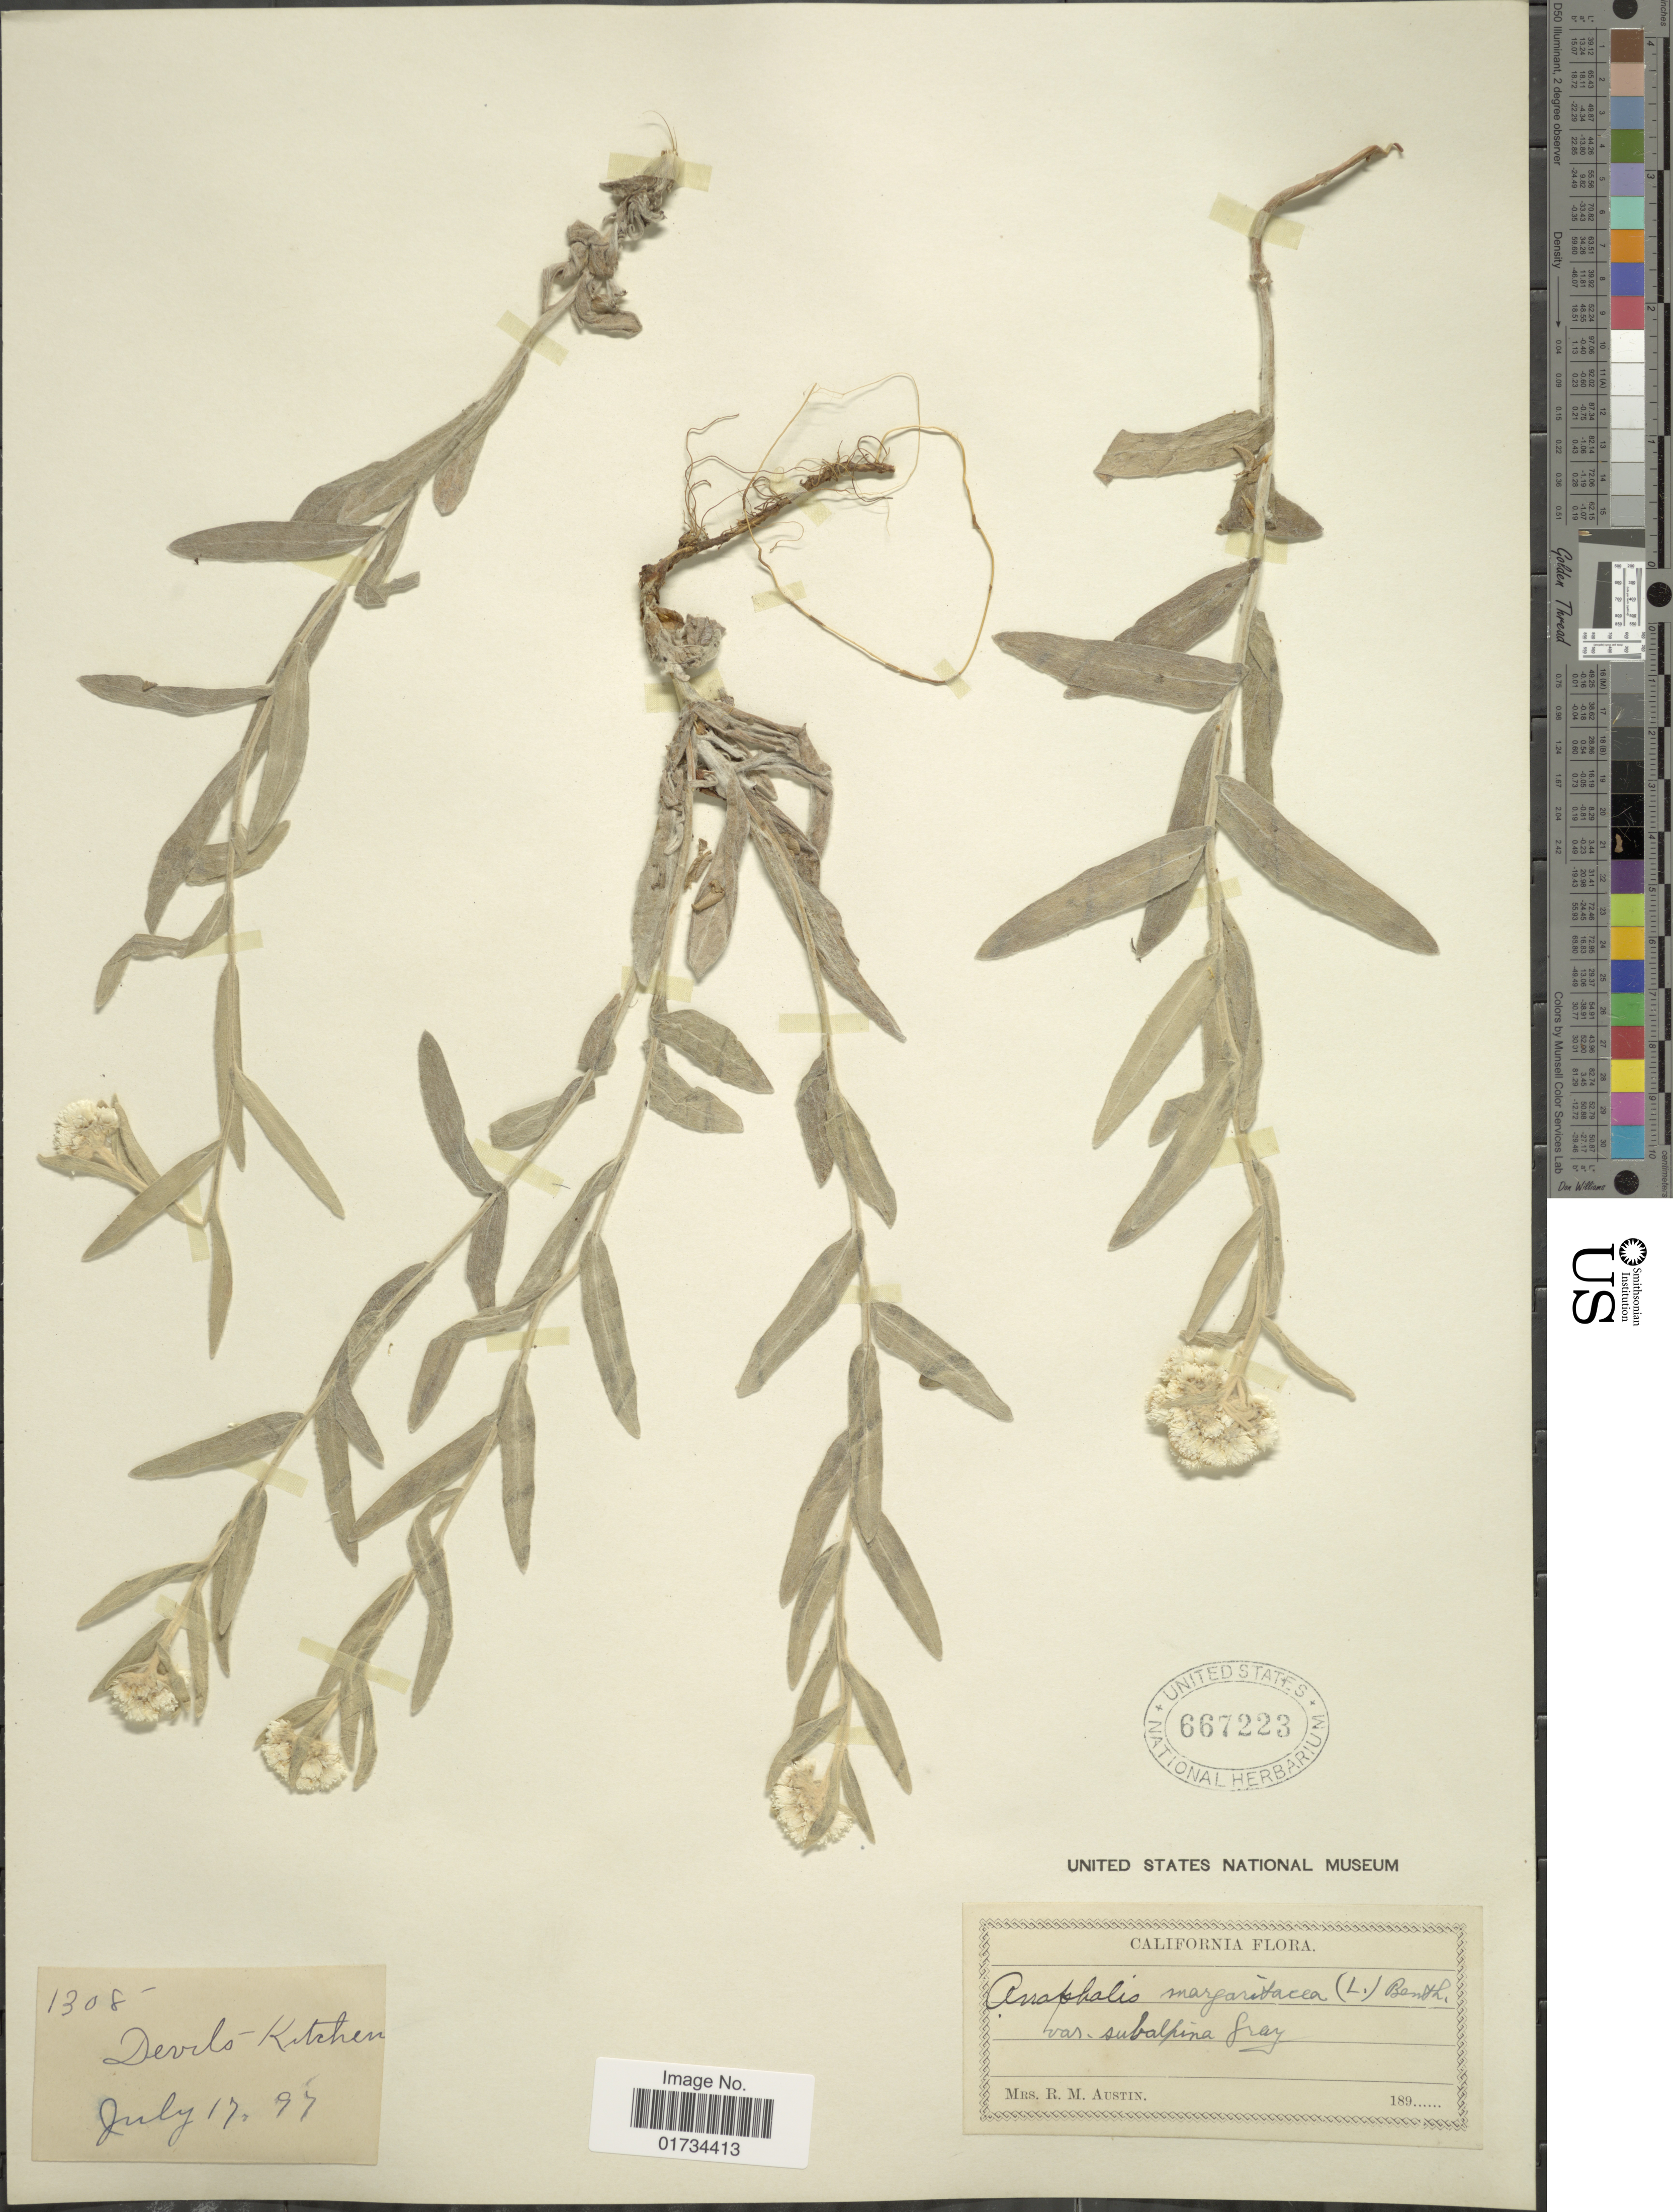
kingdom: Plantae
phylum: Tracheophyta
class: Magnoliopsida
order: Asterales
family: Asteraceae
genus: Anaphalis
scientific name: Anaphalis subalpina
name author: (A. Gray) Rydb.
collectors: R. Austin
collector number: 1308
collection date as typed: Transcribed d/m/y: 17/7/95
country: United States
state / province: California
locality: Devils Kitchen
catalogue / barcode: US 667223